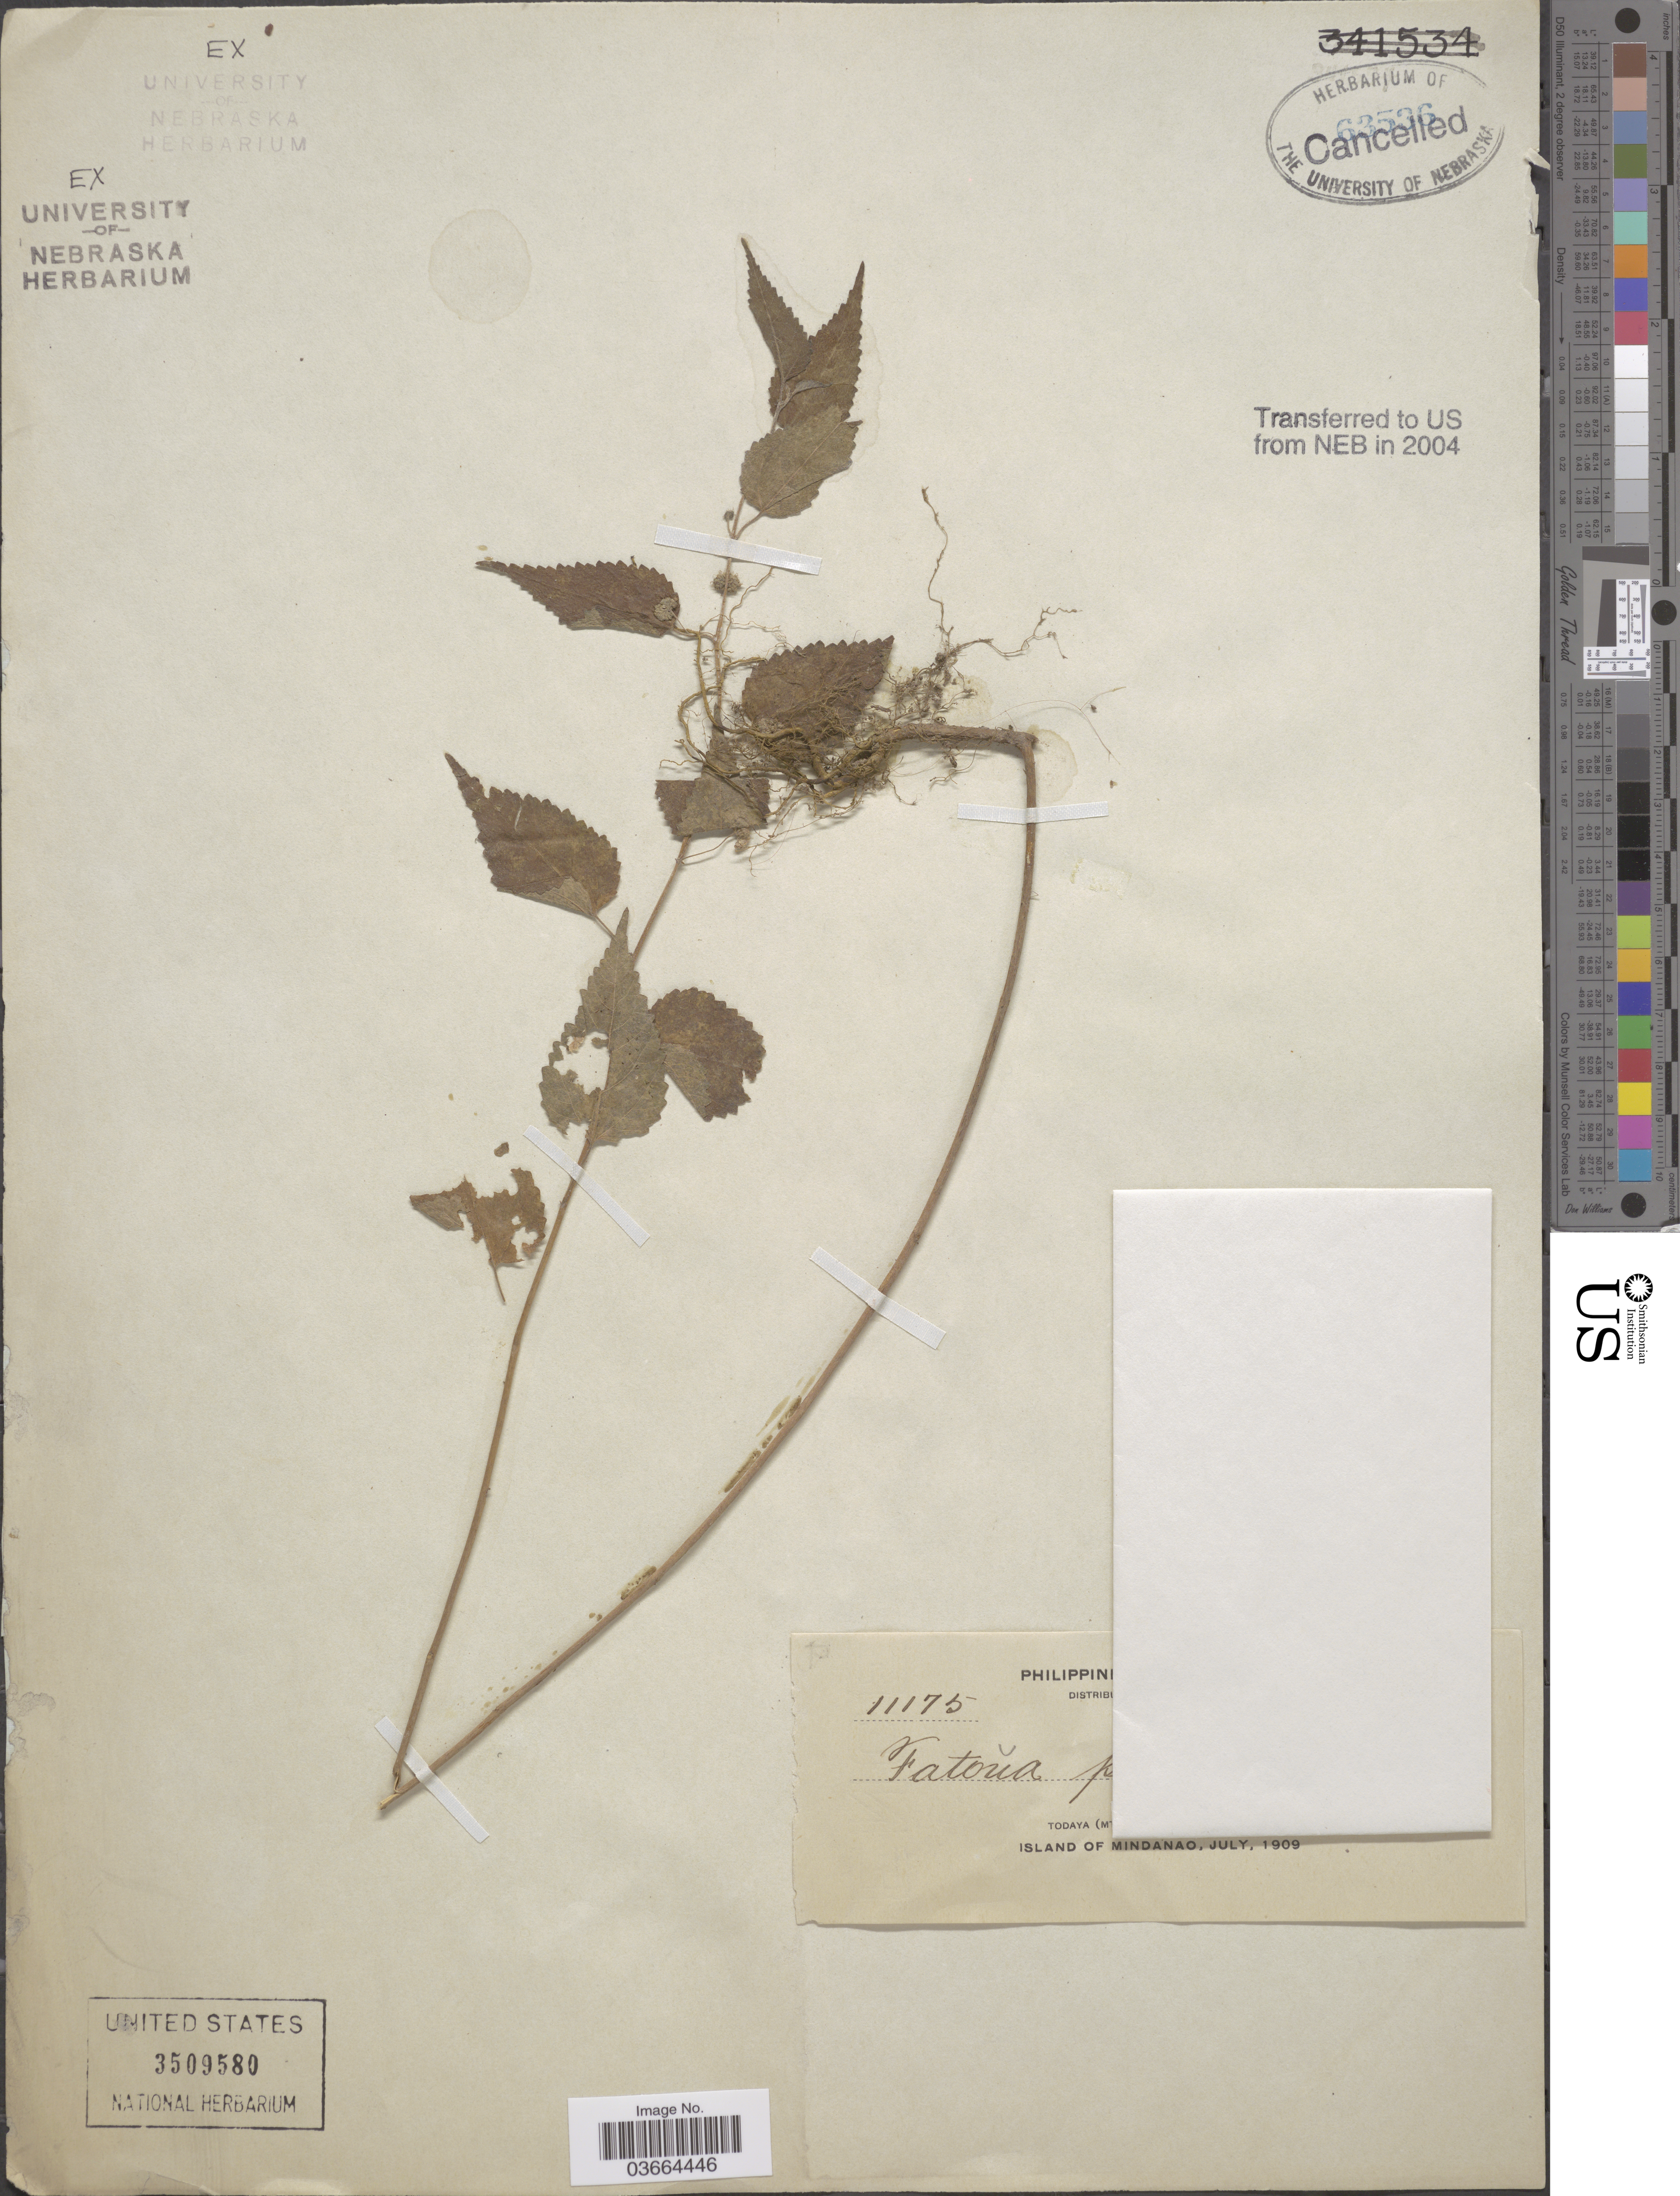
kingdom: Plantae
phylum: Tracheophyta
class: Magnoliopsida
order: Rosales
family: Moraceae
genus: Fatoua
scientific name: Fatoua pilosa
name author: Gaudich.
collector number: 11175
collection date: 1909-07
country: Philippines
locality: Todaya (M!, Island of Mindanao.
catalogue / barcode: US 3509580